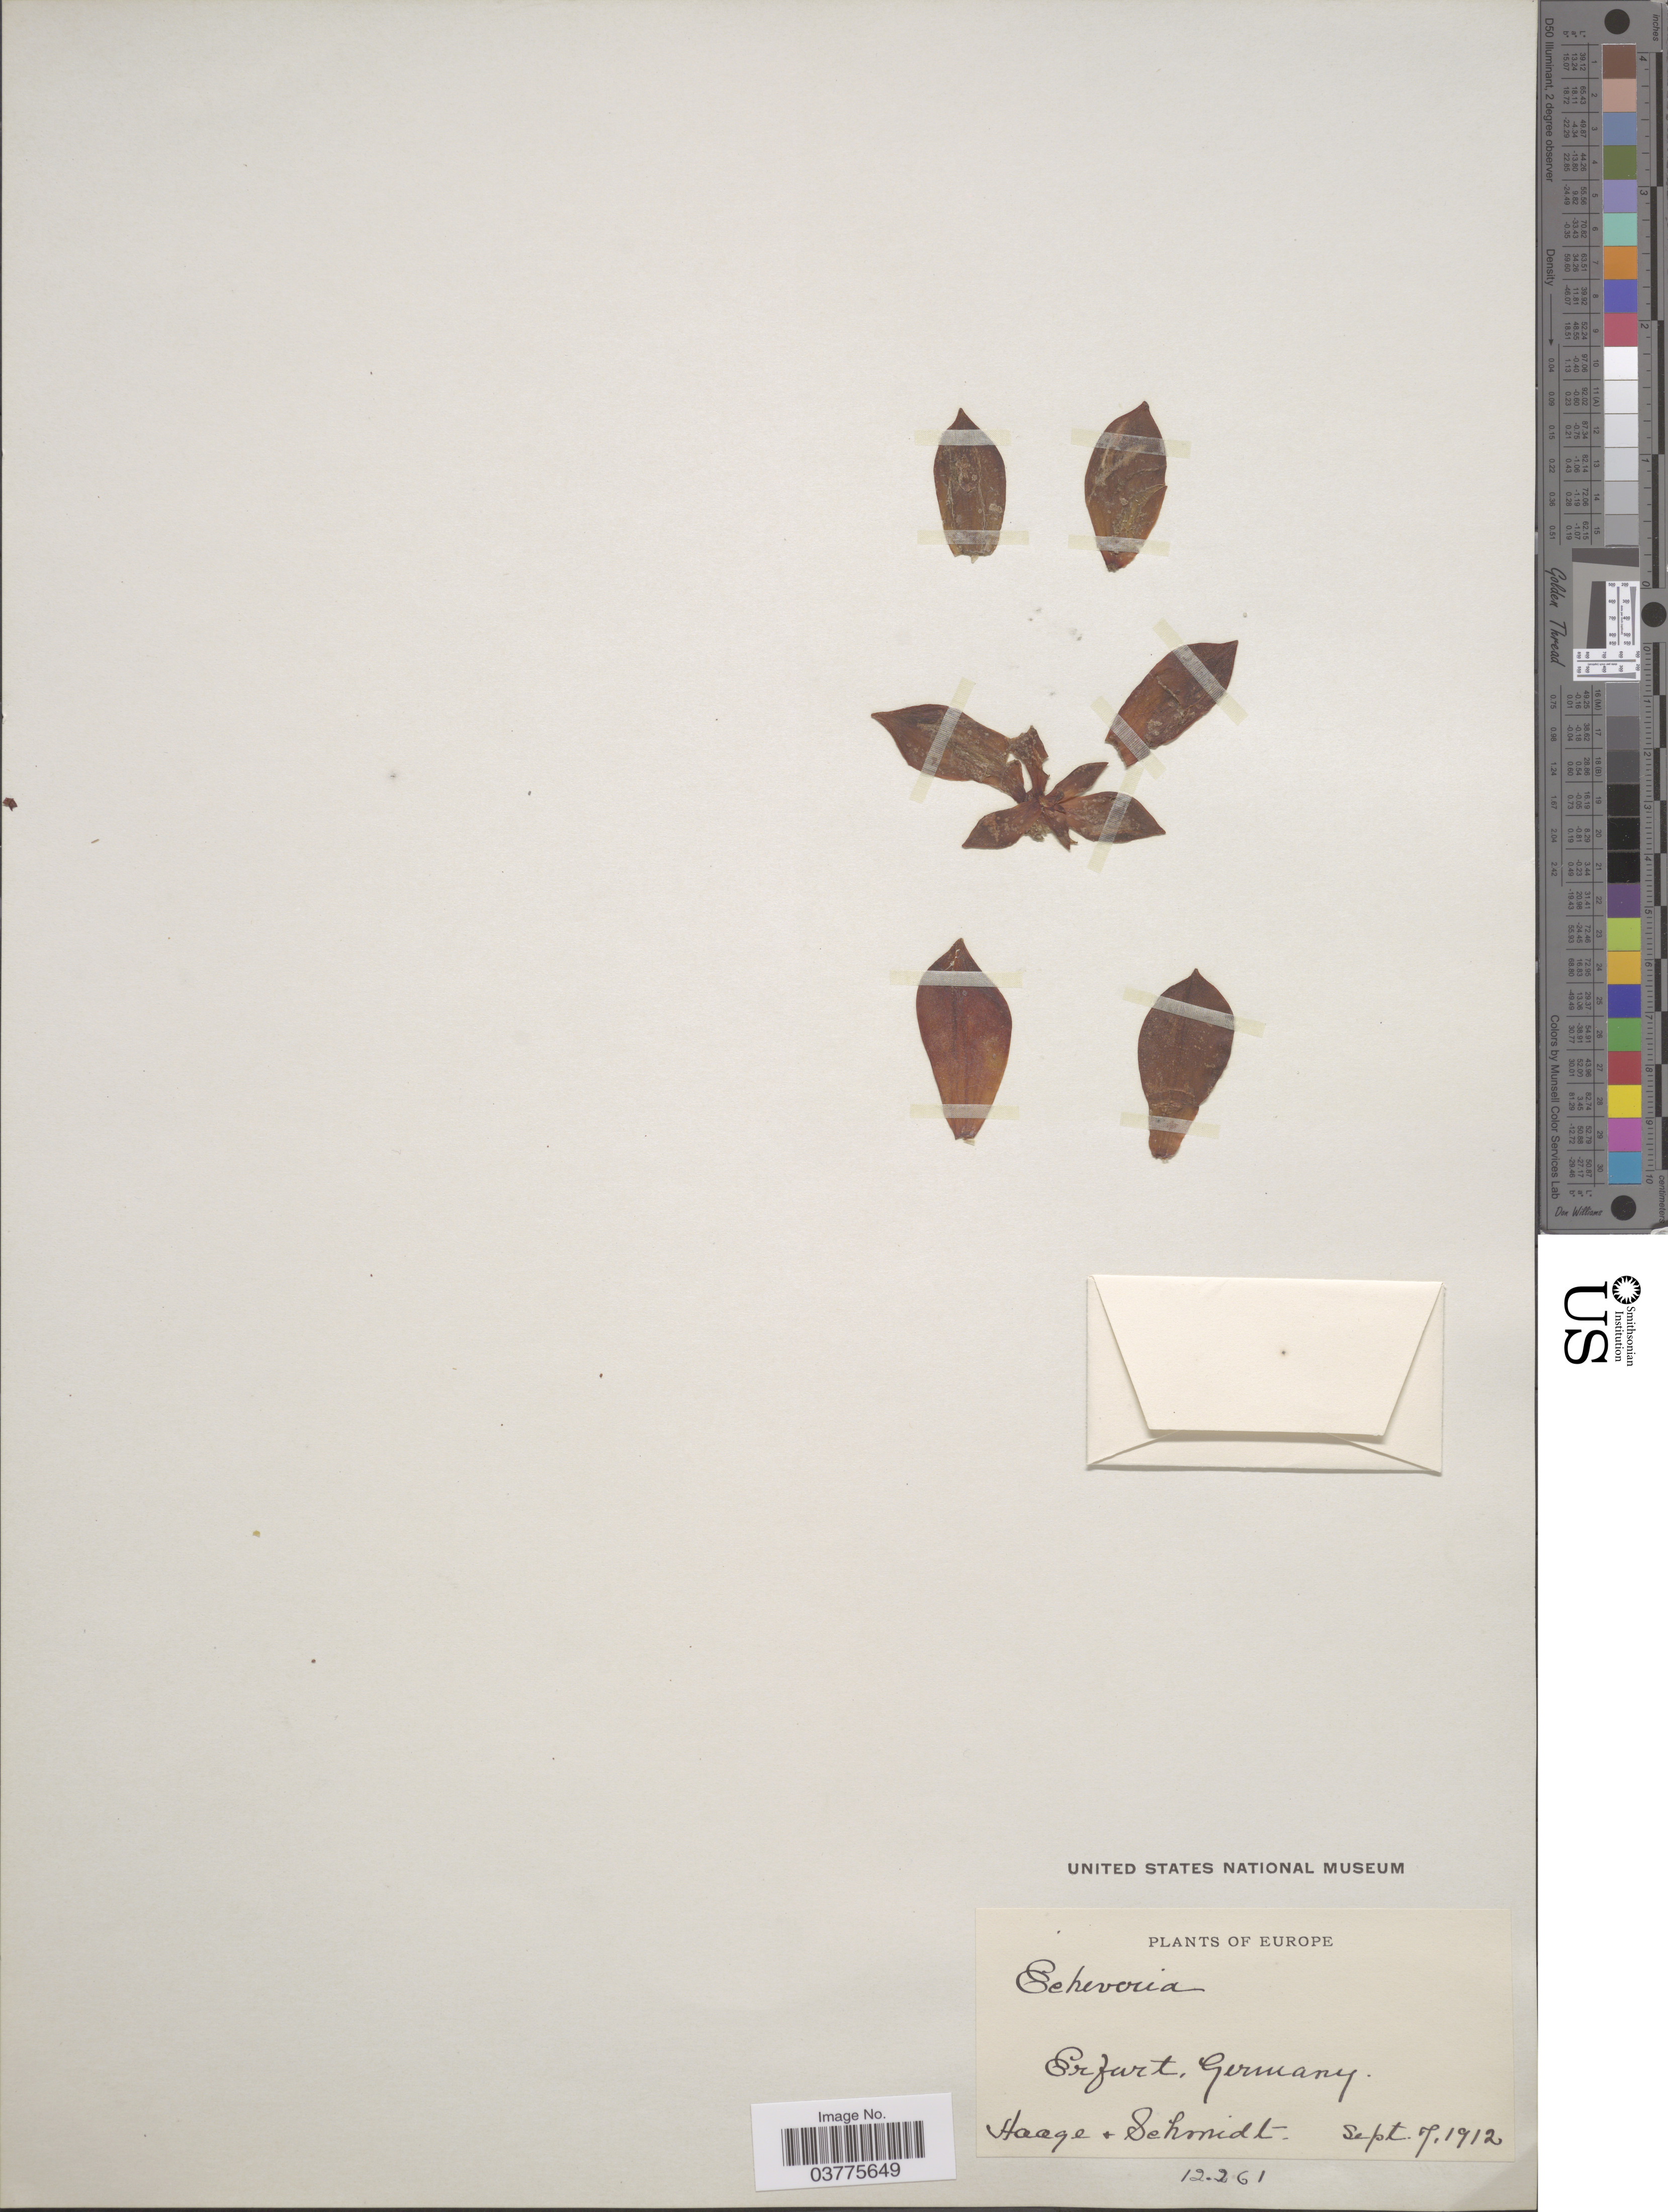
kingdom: Plantae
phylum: Tracheophyta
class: Magnoliopsida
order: Saxifragales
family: Crassulaceae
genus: Echeveria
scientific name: Echeveria sp.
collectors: Haage & Schmidt, --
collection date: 1912-09-07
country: Germany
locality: Erfurt.